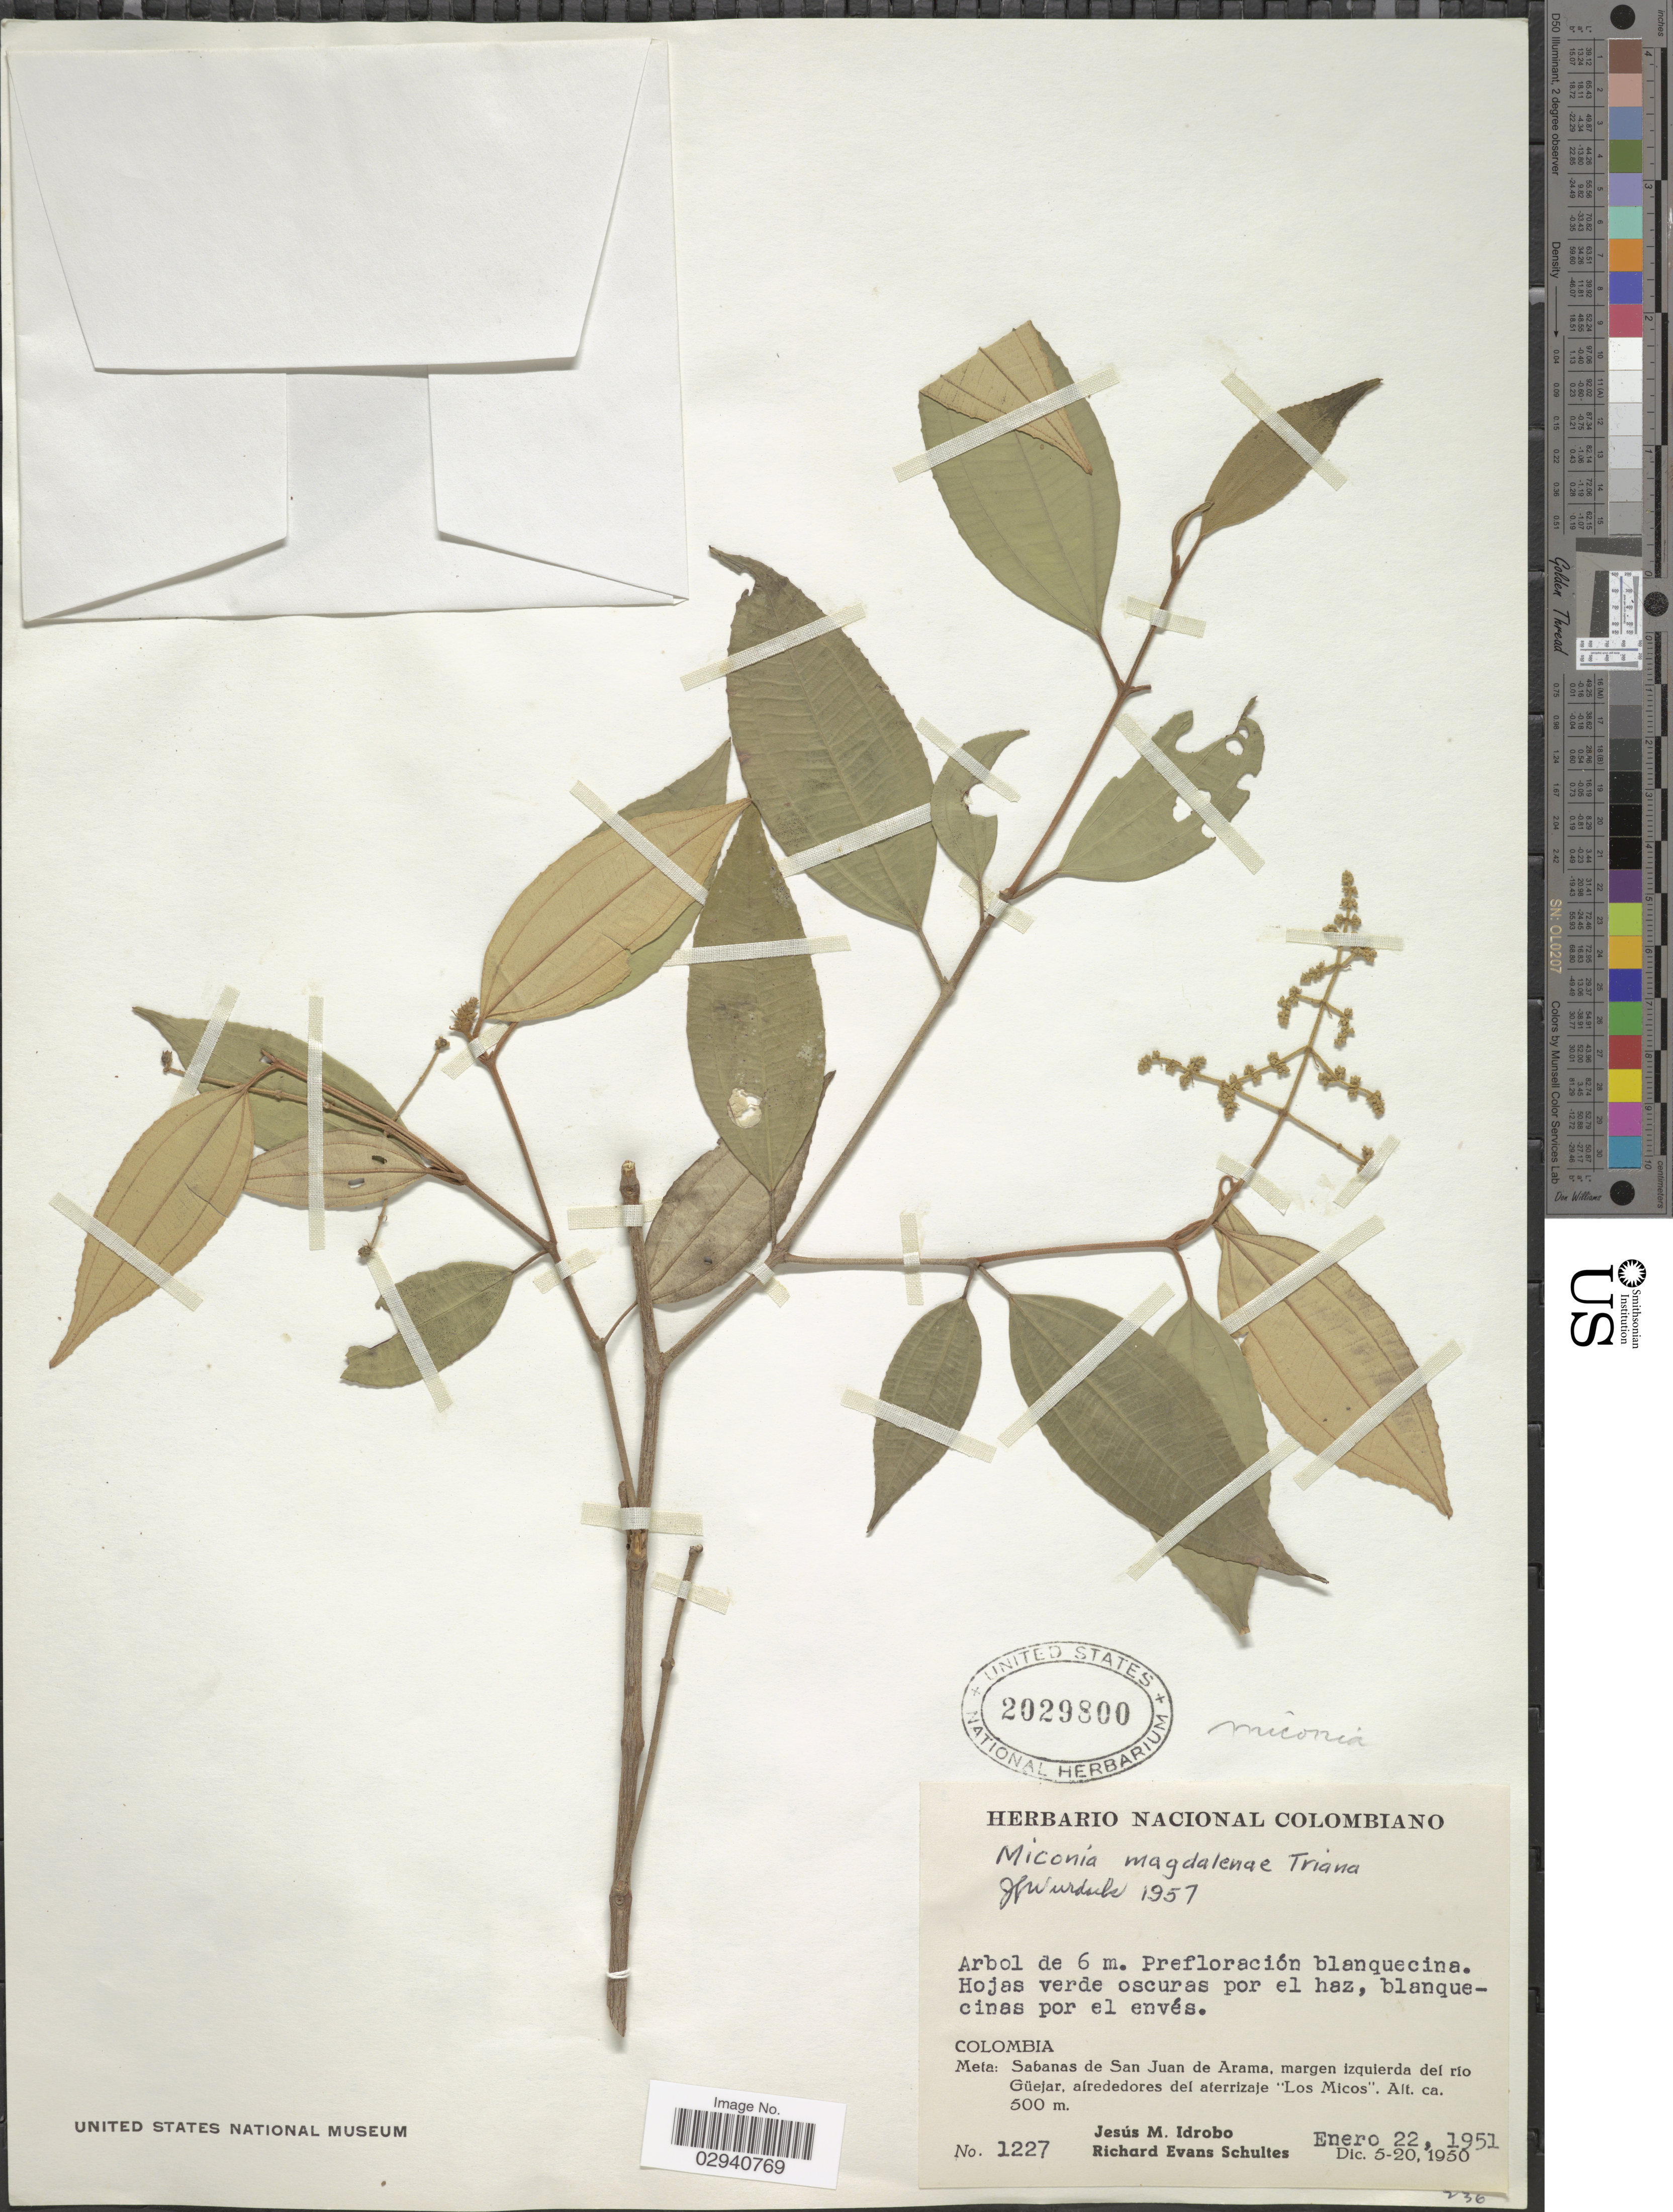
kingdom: Plantae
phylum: Tracheophyta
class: Magnoliopsida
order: Myrtales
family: Melastomataceae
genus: Miconia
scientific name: Miconia magdalenae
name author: Triana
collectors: J. M. Idrobo & R. E. Schultes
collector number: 1227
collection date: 1951-01-22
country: Colombia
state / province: Meta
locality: Sabanas de San Juan de Arama, margen izquierda del río Güejar, alrededores del aterrizaje "Los Micos".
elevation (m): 500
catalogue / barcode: US 2029800